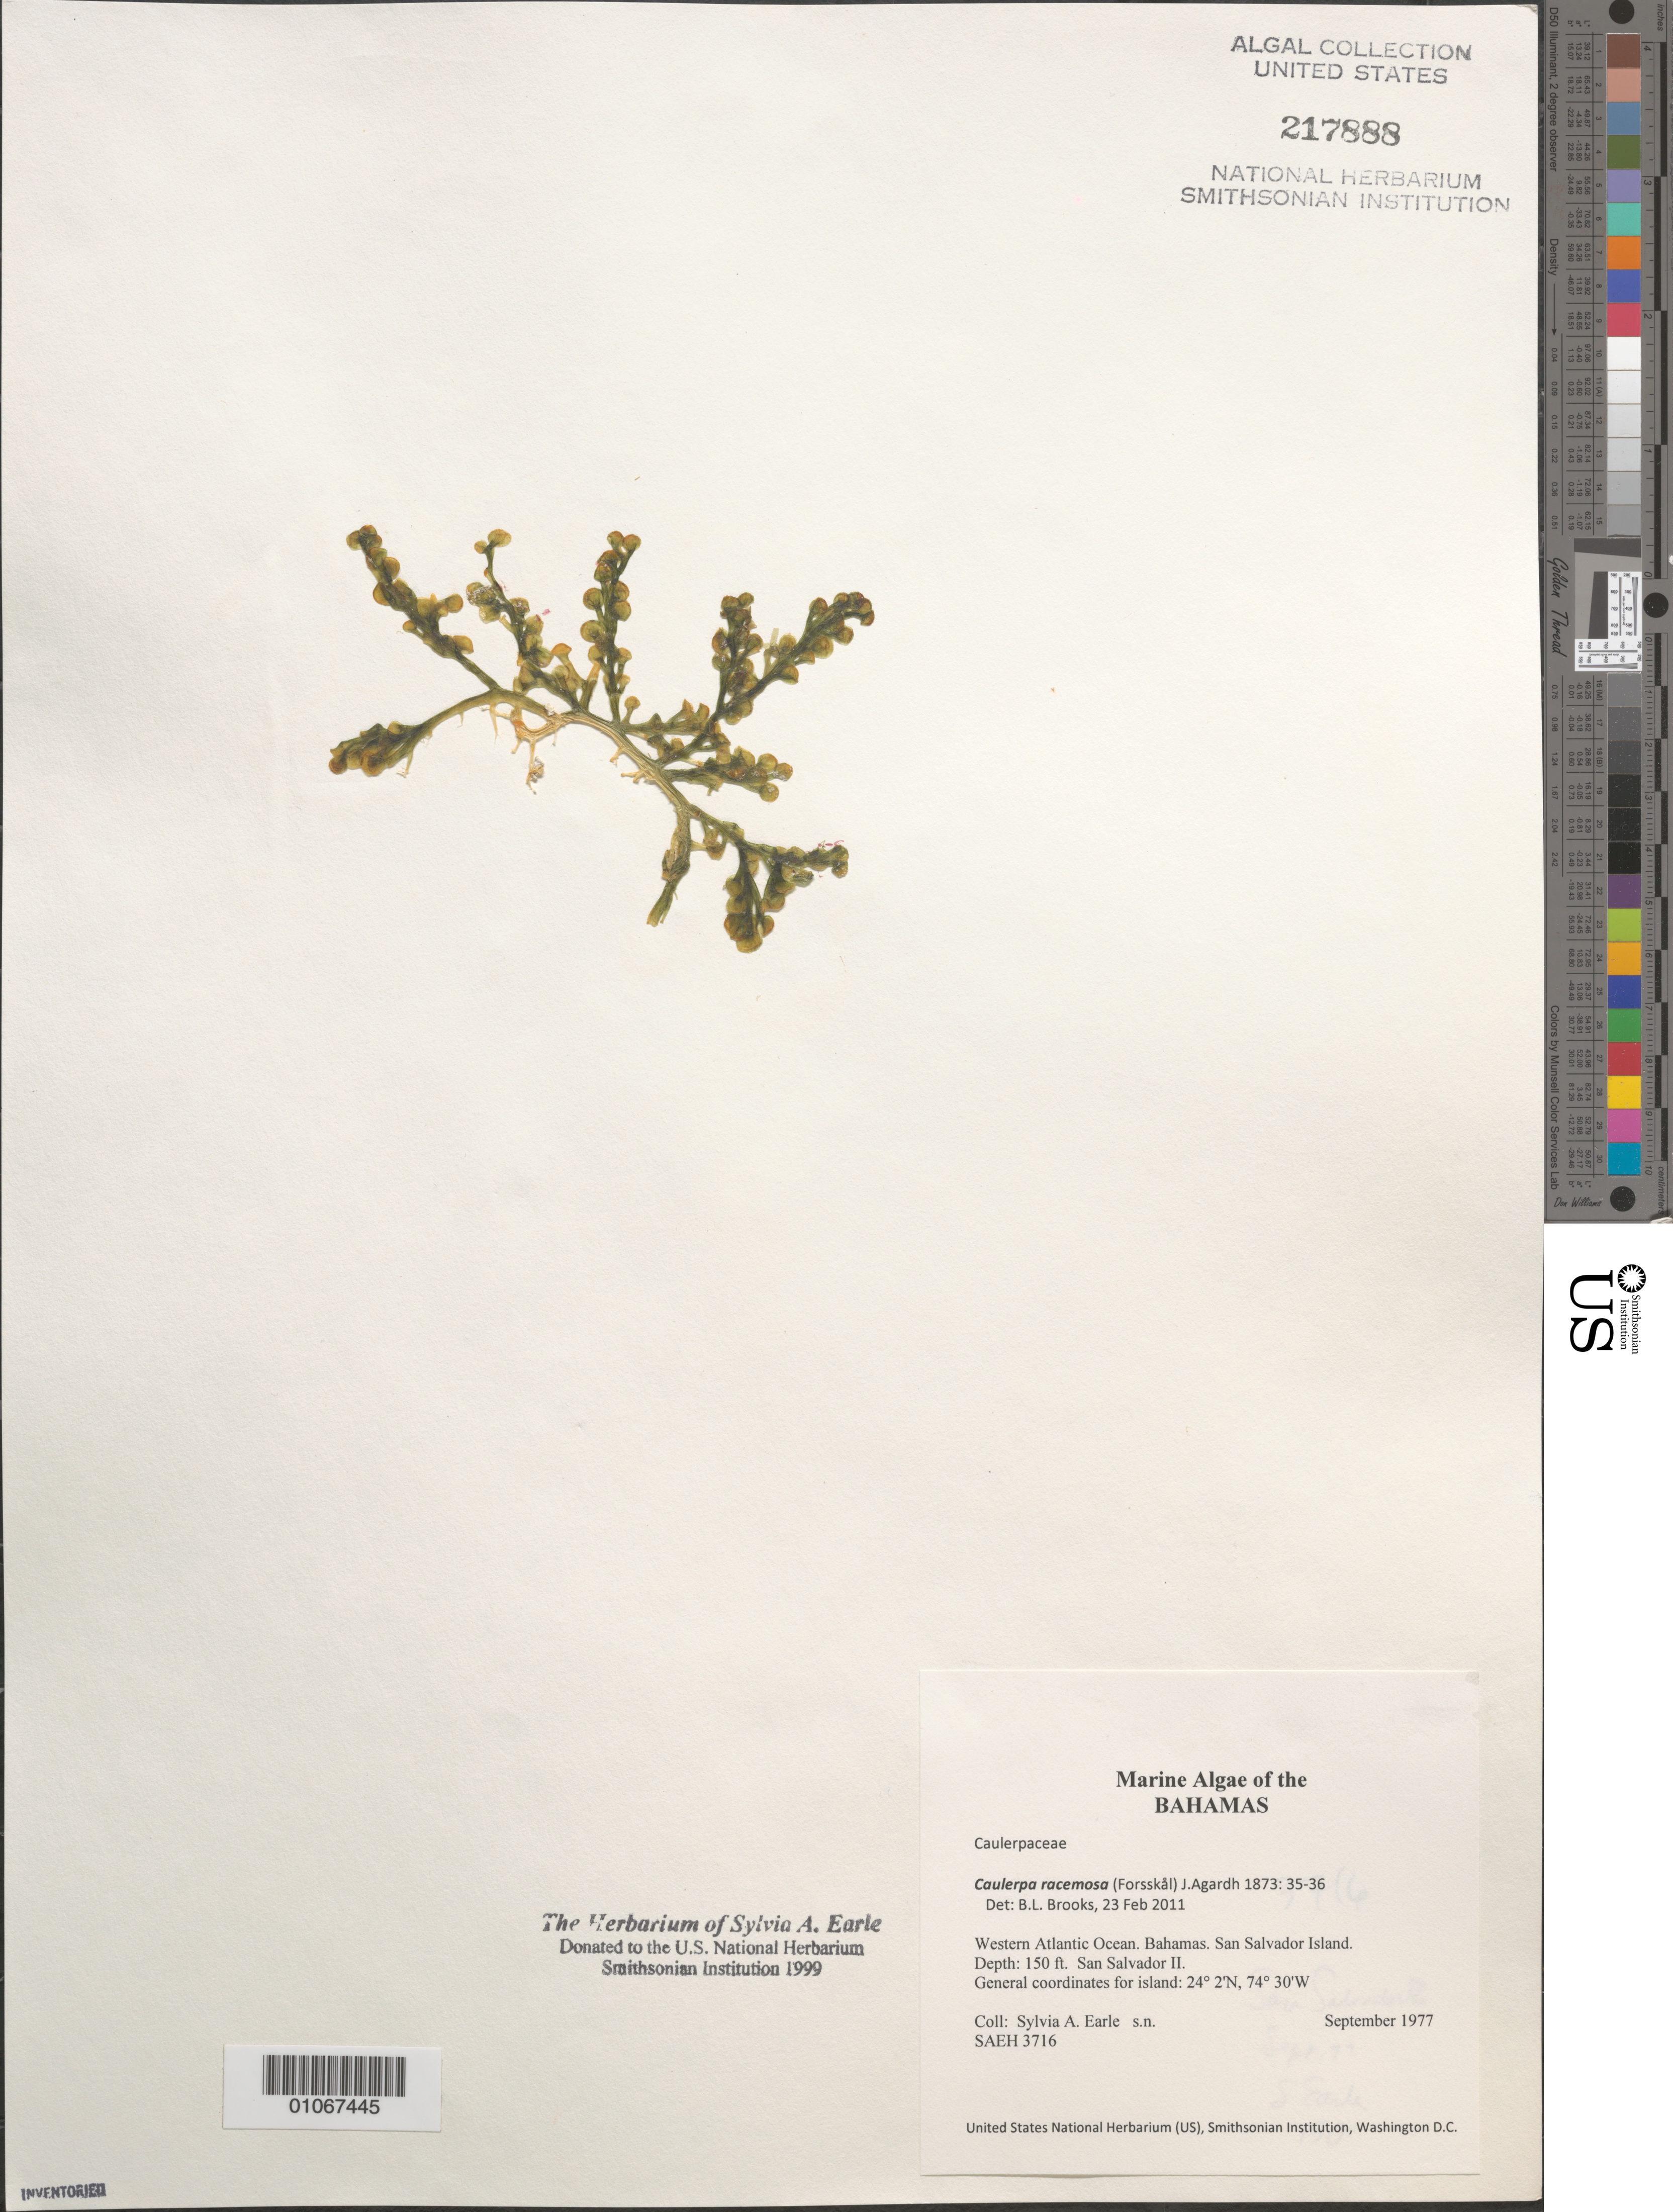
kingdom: Plantae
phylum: Chlorophyta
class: Ulvophyceae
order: Bryopsidales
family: Caulerpaceae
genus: Caulerpa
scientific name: Caulerpa racemosa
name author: (Forssk.) J. Agardh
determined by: Brooks, B. L., (BOT), Smithsonian Institution - National Museum of Natural History (UNITED STATES)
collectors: S. A. Earle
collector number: SAEH 3716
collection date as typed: Sep 1977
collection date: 1977-09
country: Bahamas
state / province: San Salvador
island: San Salvador Island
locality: Western Atlantic Ocean, San Salvador II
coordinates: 24 2'N, 74 30'W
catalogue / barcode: US 217888